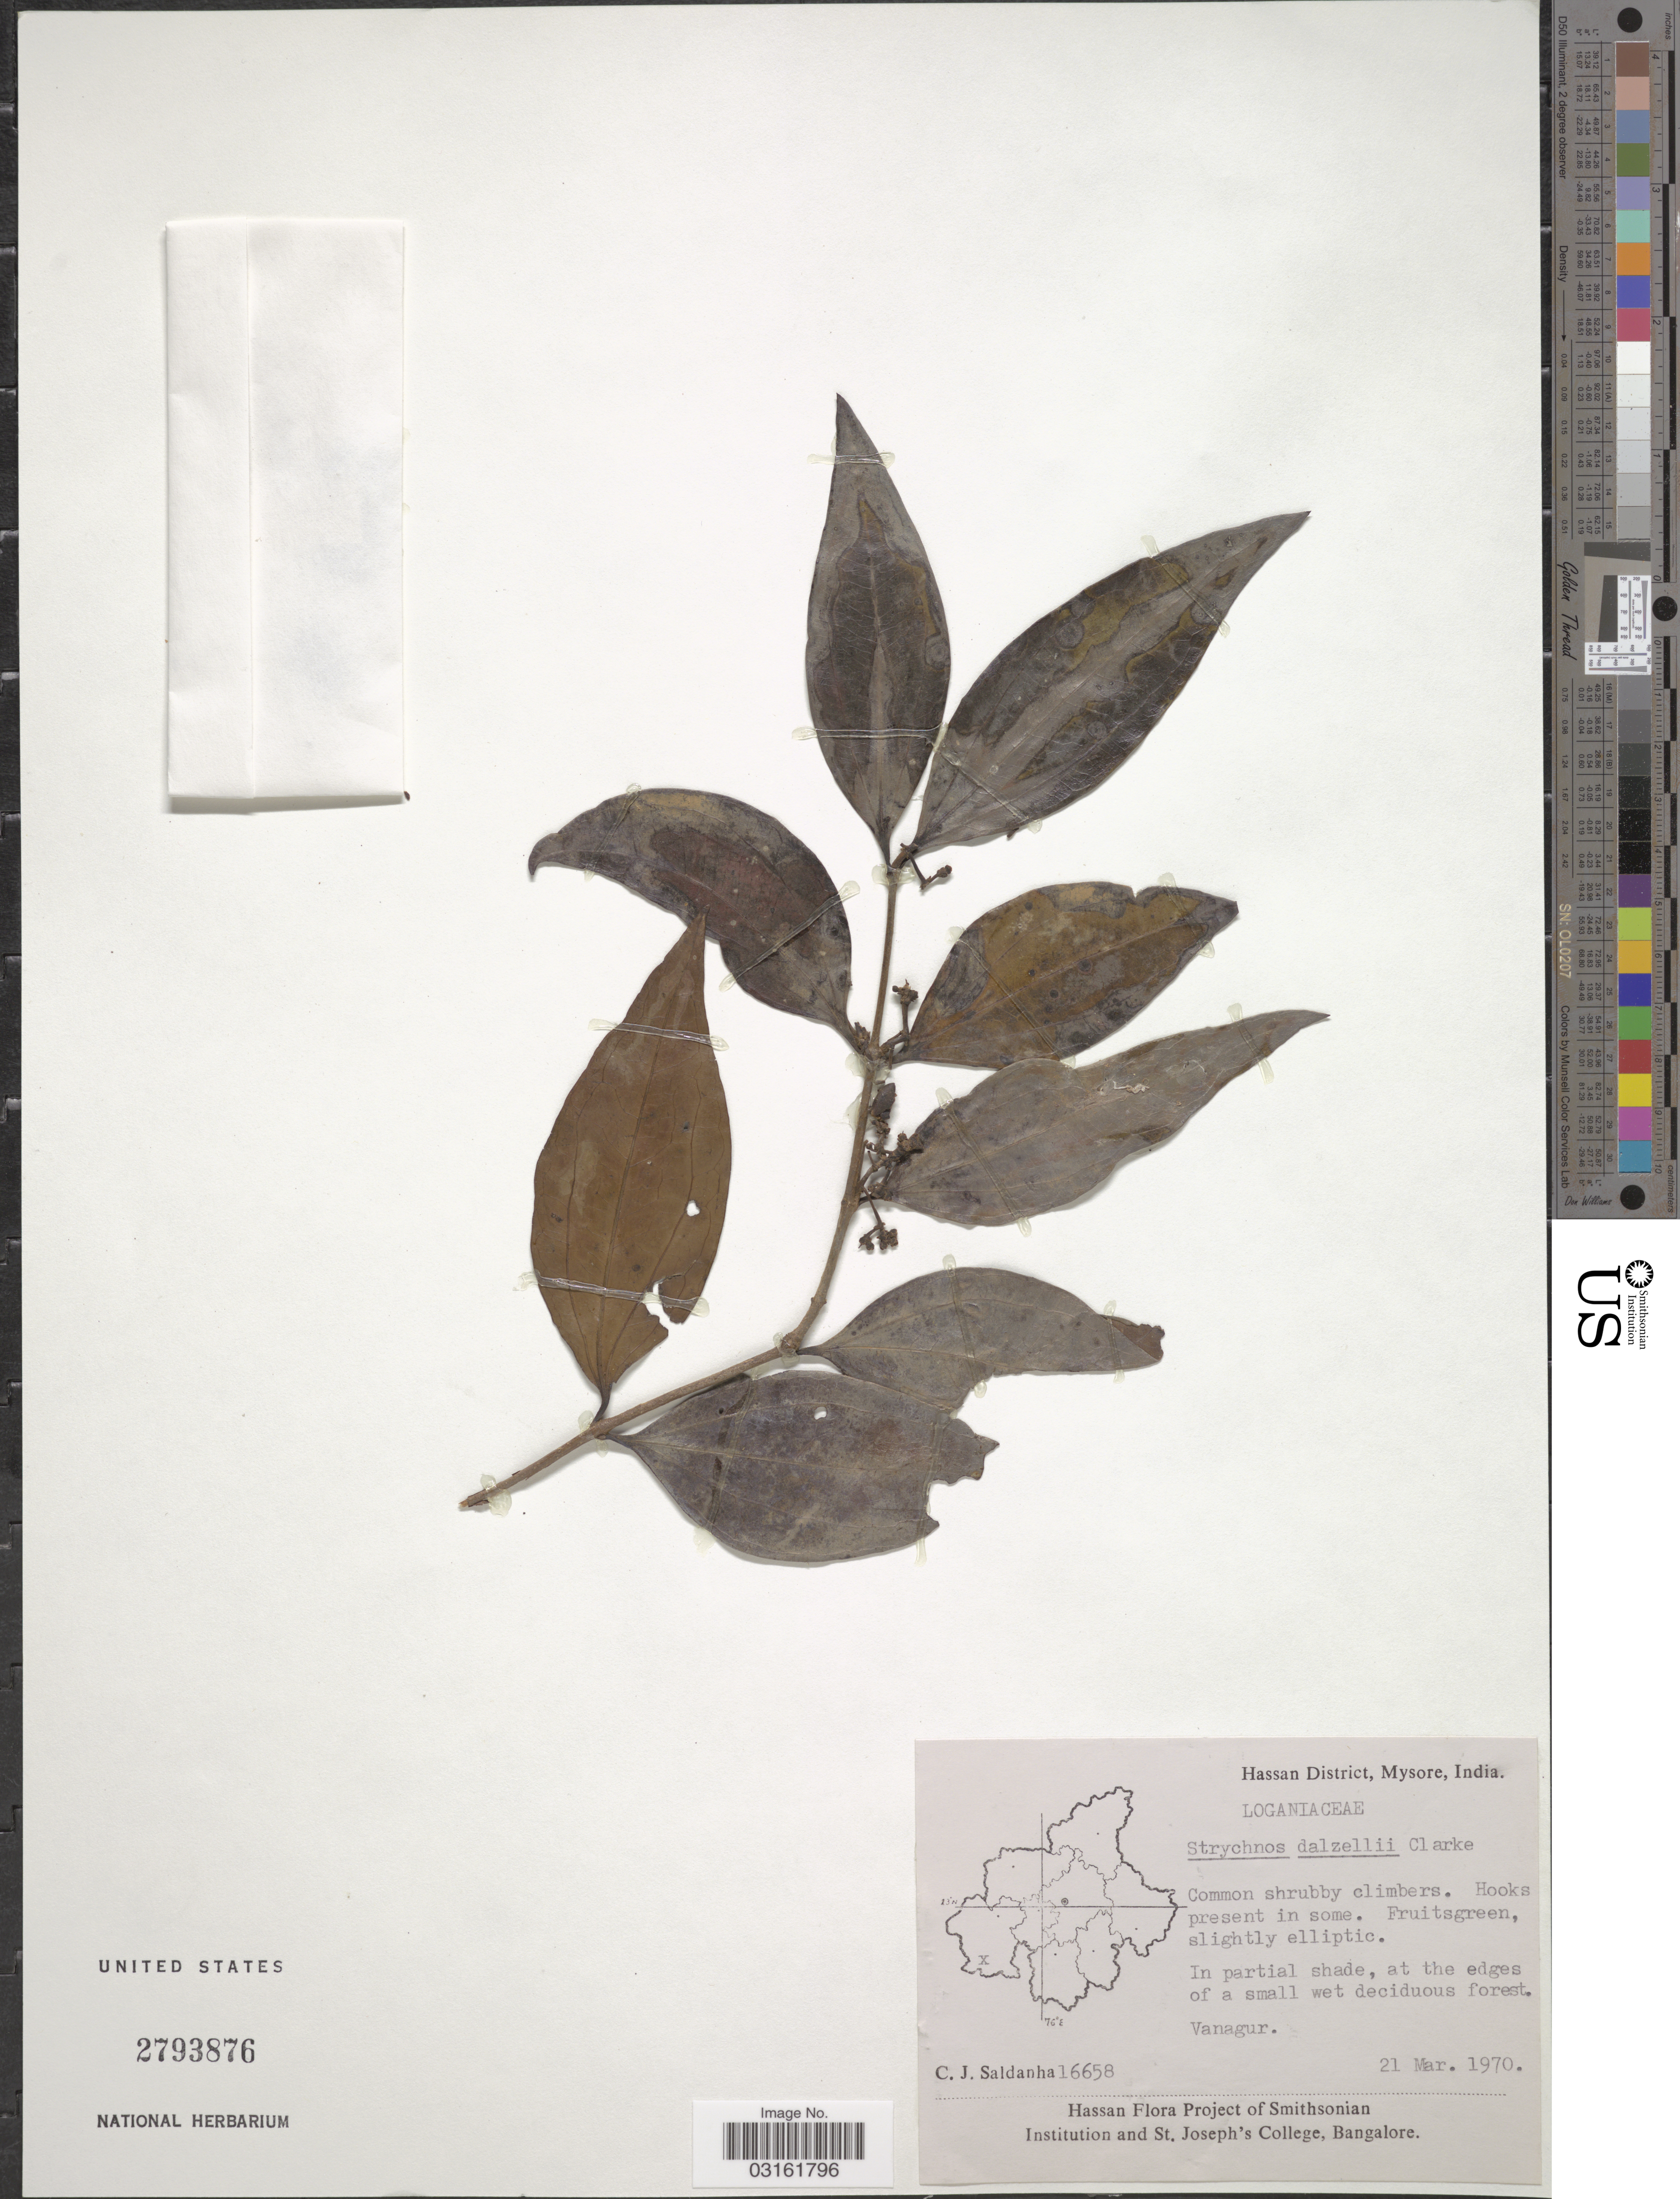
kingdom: Plantae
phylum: Tracheophyta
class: Magnoliopsida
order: Gentianales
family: Loganiaceae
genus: Strychnos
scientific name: Strychnos dalzellii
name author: C.B. Clarke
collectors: C. J. Saldanha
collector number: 16658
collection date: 1970-03-21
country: India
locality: Hassan District, Mysore. Vanagur.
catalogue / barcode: US 2793876